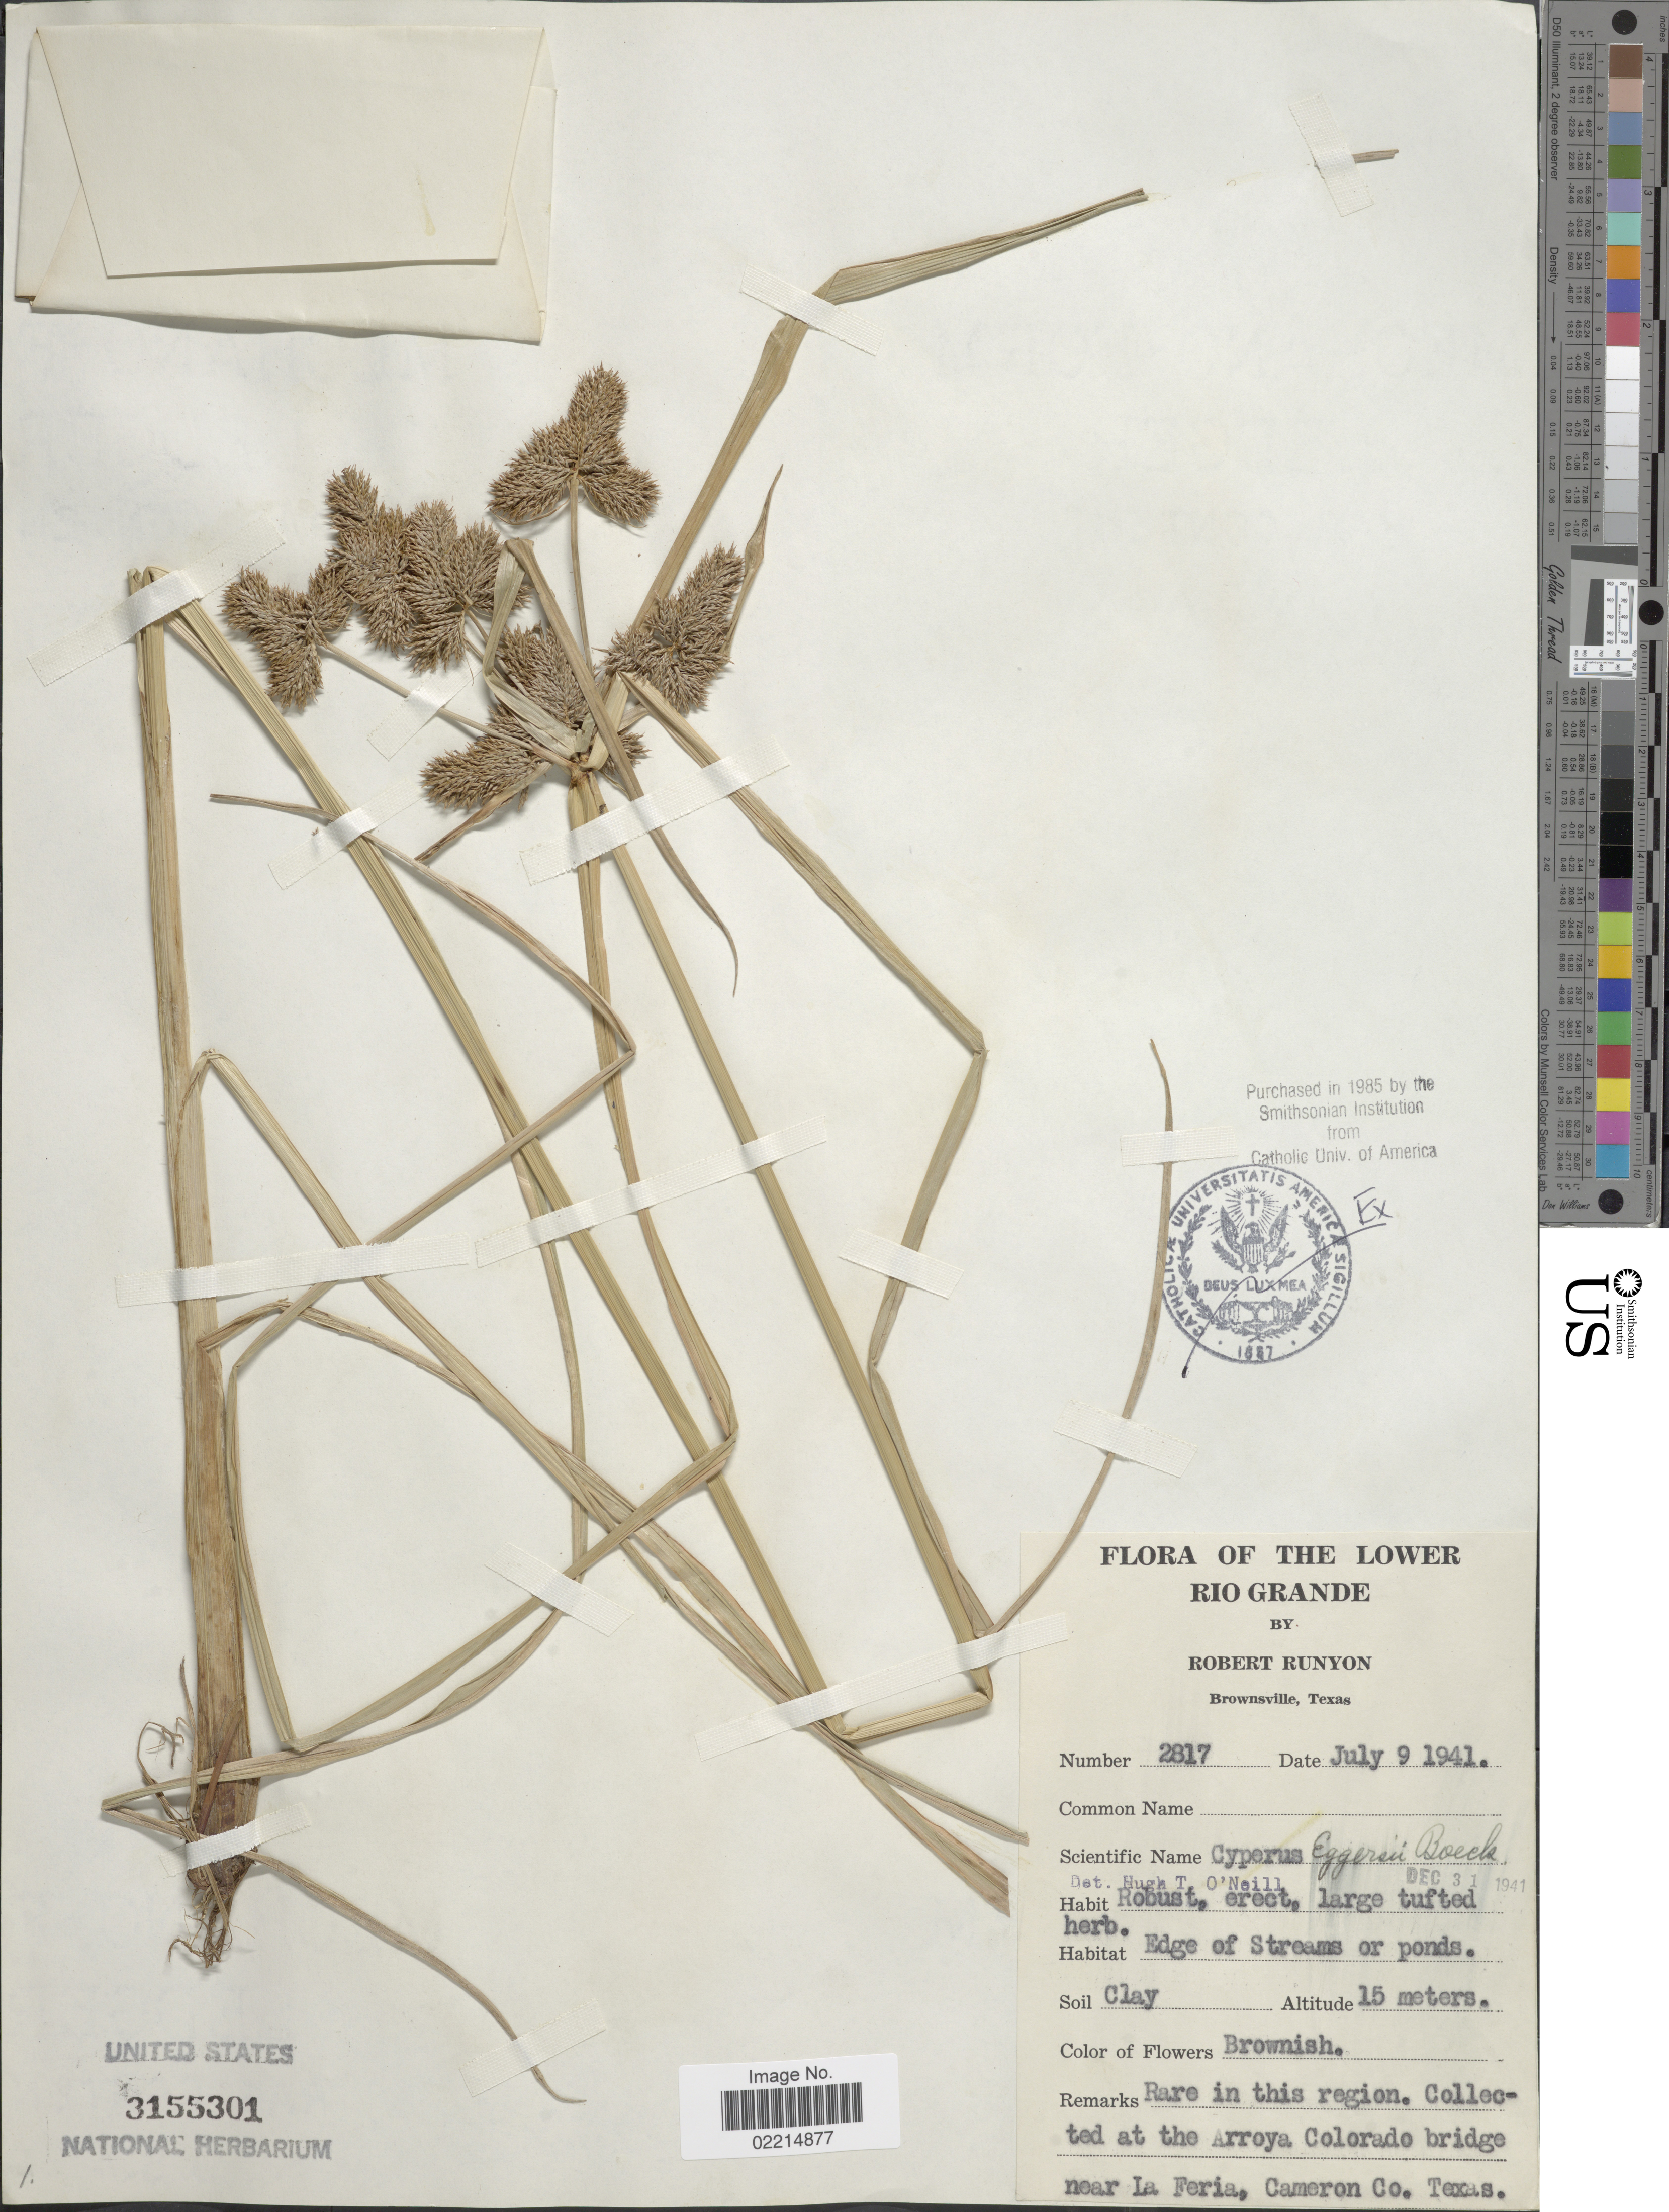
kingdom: Plantae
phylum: Tracheophyta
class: Liliopsida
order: Poales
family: Cyperaceae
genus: Cyperus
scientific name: Cyperus eggersii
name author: Boeckeler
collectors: R. Runyon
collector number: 2817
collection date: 1941-07-09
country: United States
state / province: Texas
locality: Lower Rio Grande, edge of streams, at the Arroya Colorado Springs near La Feria, Cameron Co.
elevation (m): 15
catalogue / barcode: US 3155301